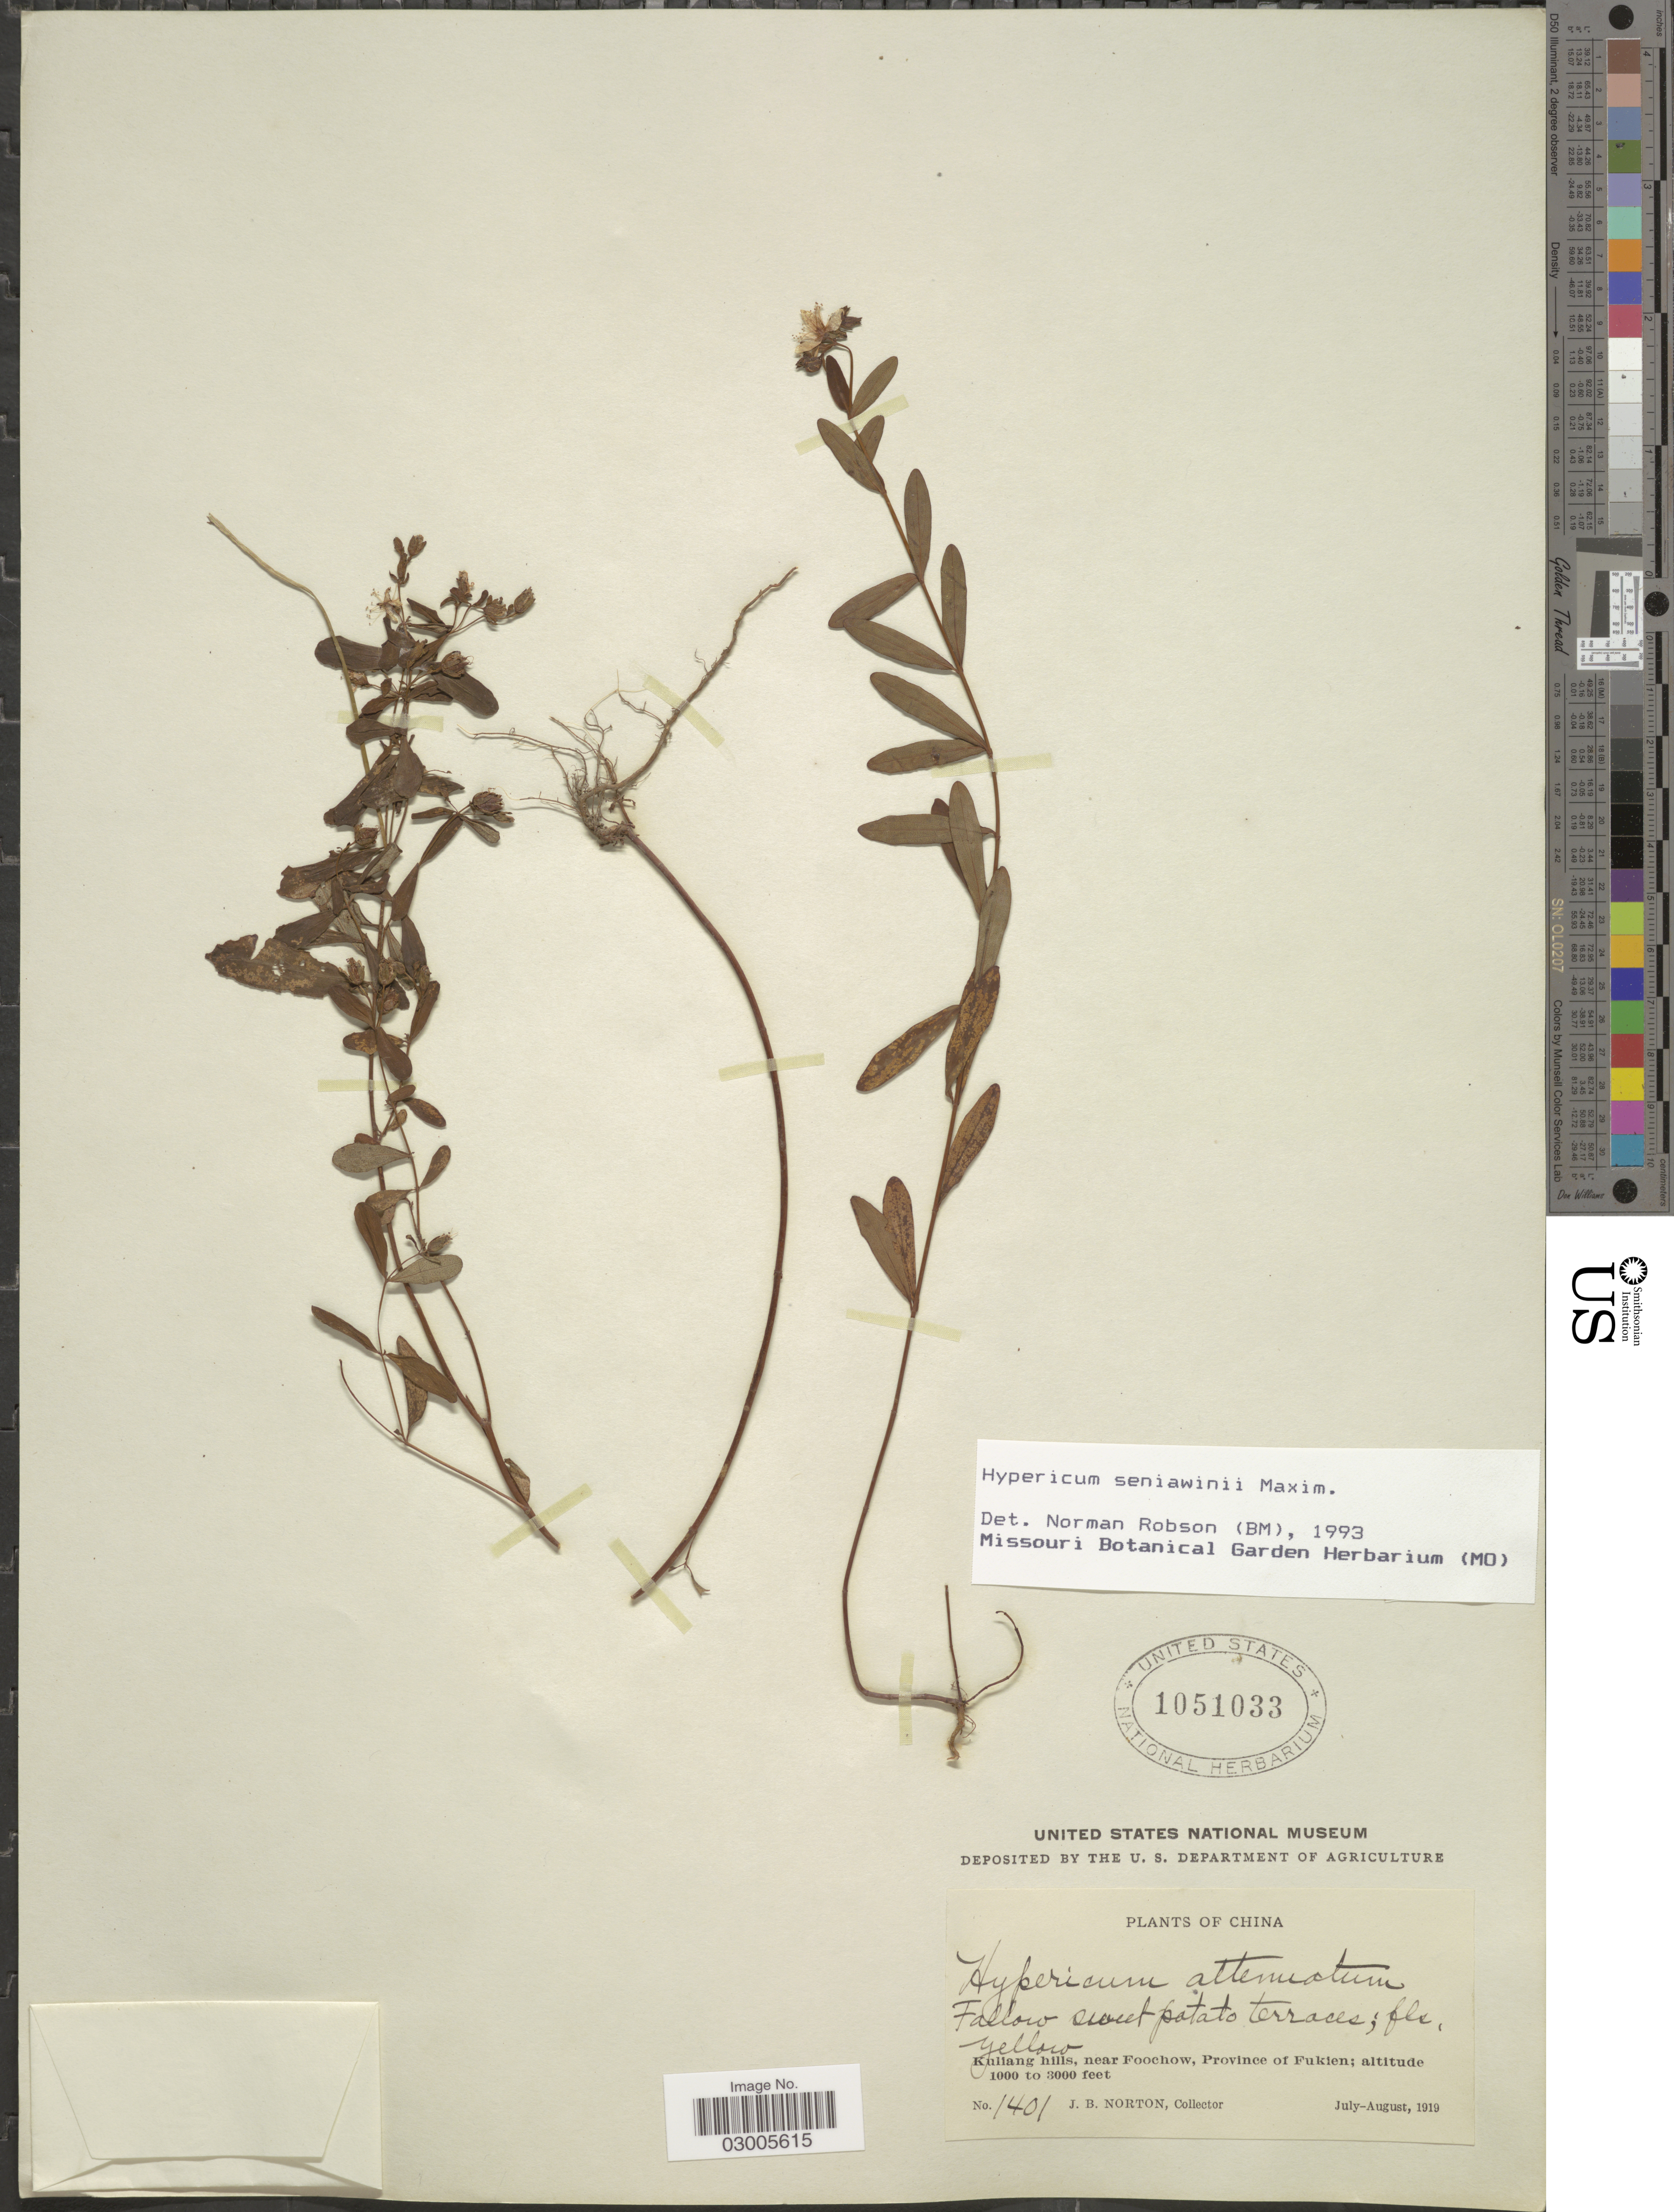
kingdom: Plantae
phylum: Tracheophyta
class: Magnoliopsida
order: Malpighiales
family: Hypericaceae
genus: Hypericum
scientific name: Hypericum seniawinii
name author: Maxim.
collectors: J. B. Norton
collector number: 1401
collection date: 1919-07/1919-08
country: China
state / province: Fujian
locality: Kuliang hills, near Foochow, Province of Fukien.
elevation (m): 305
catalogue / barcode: US 1051033